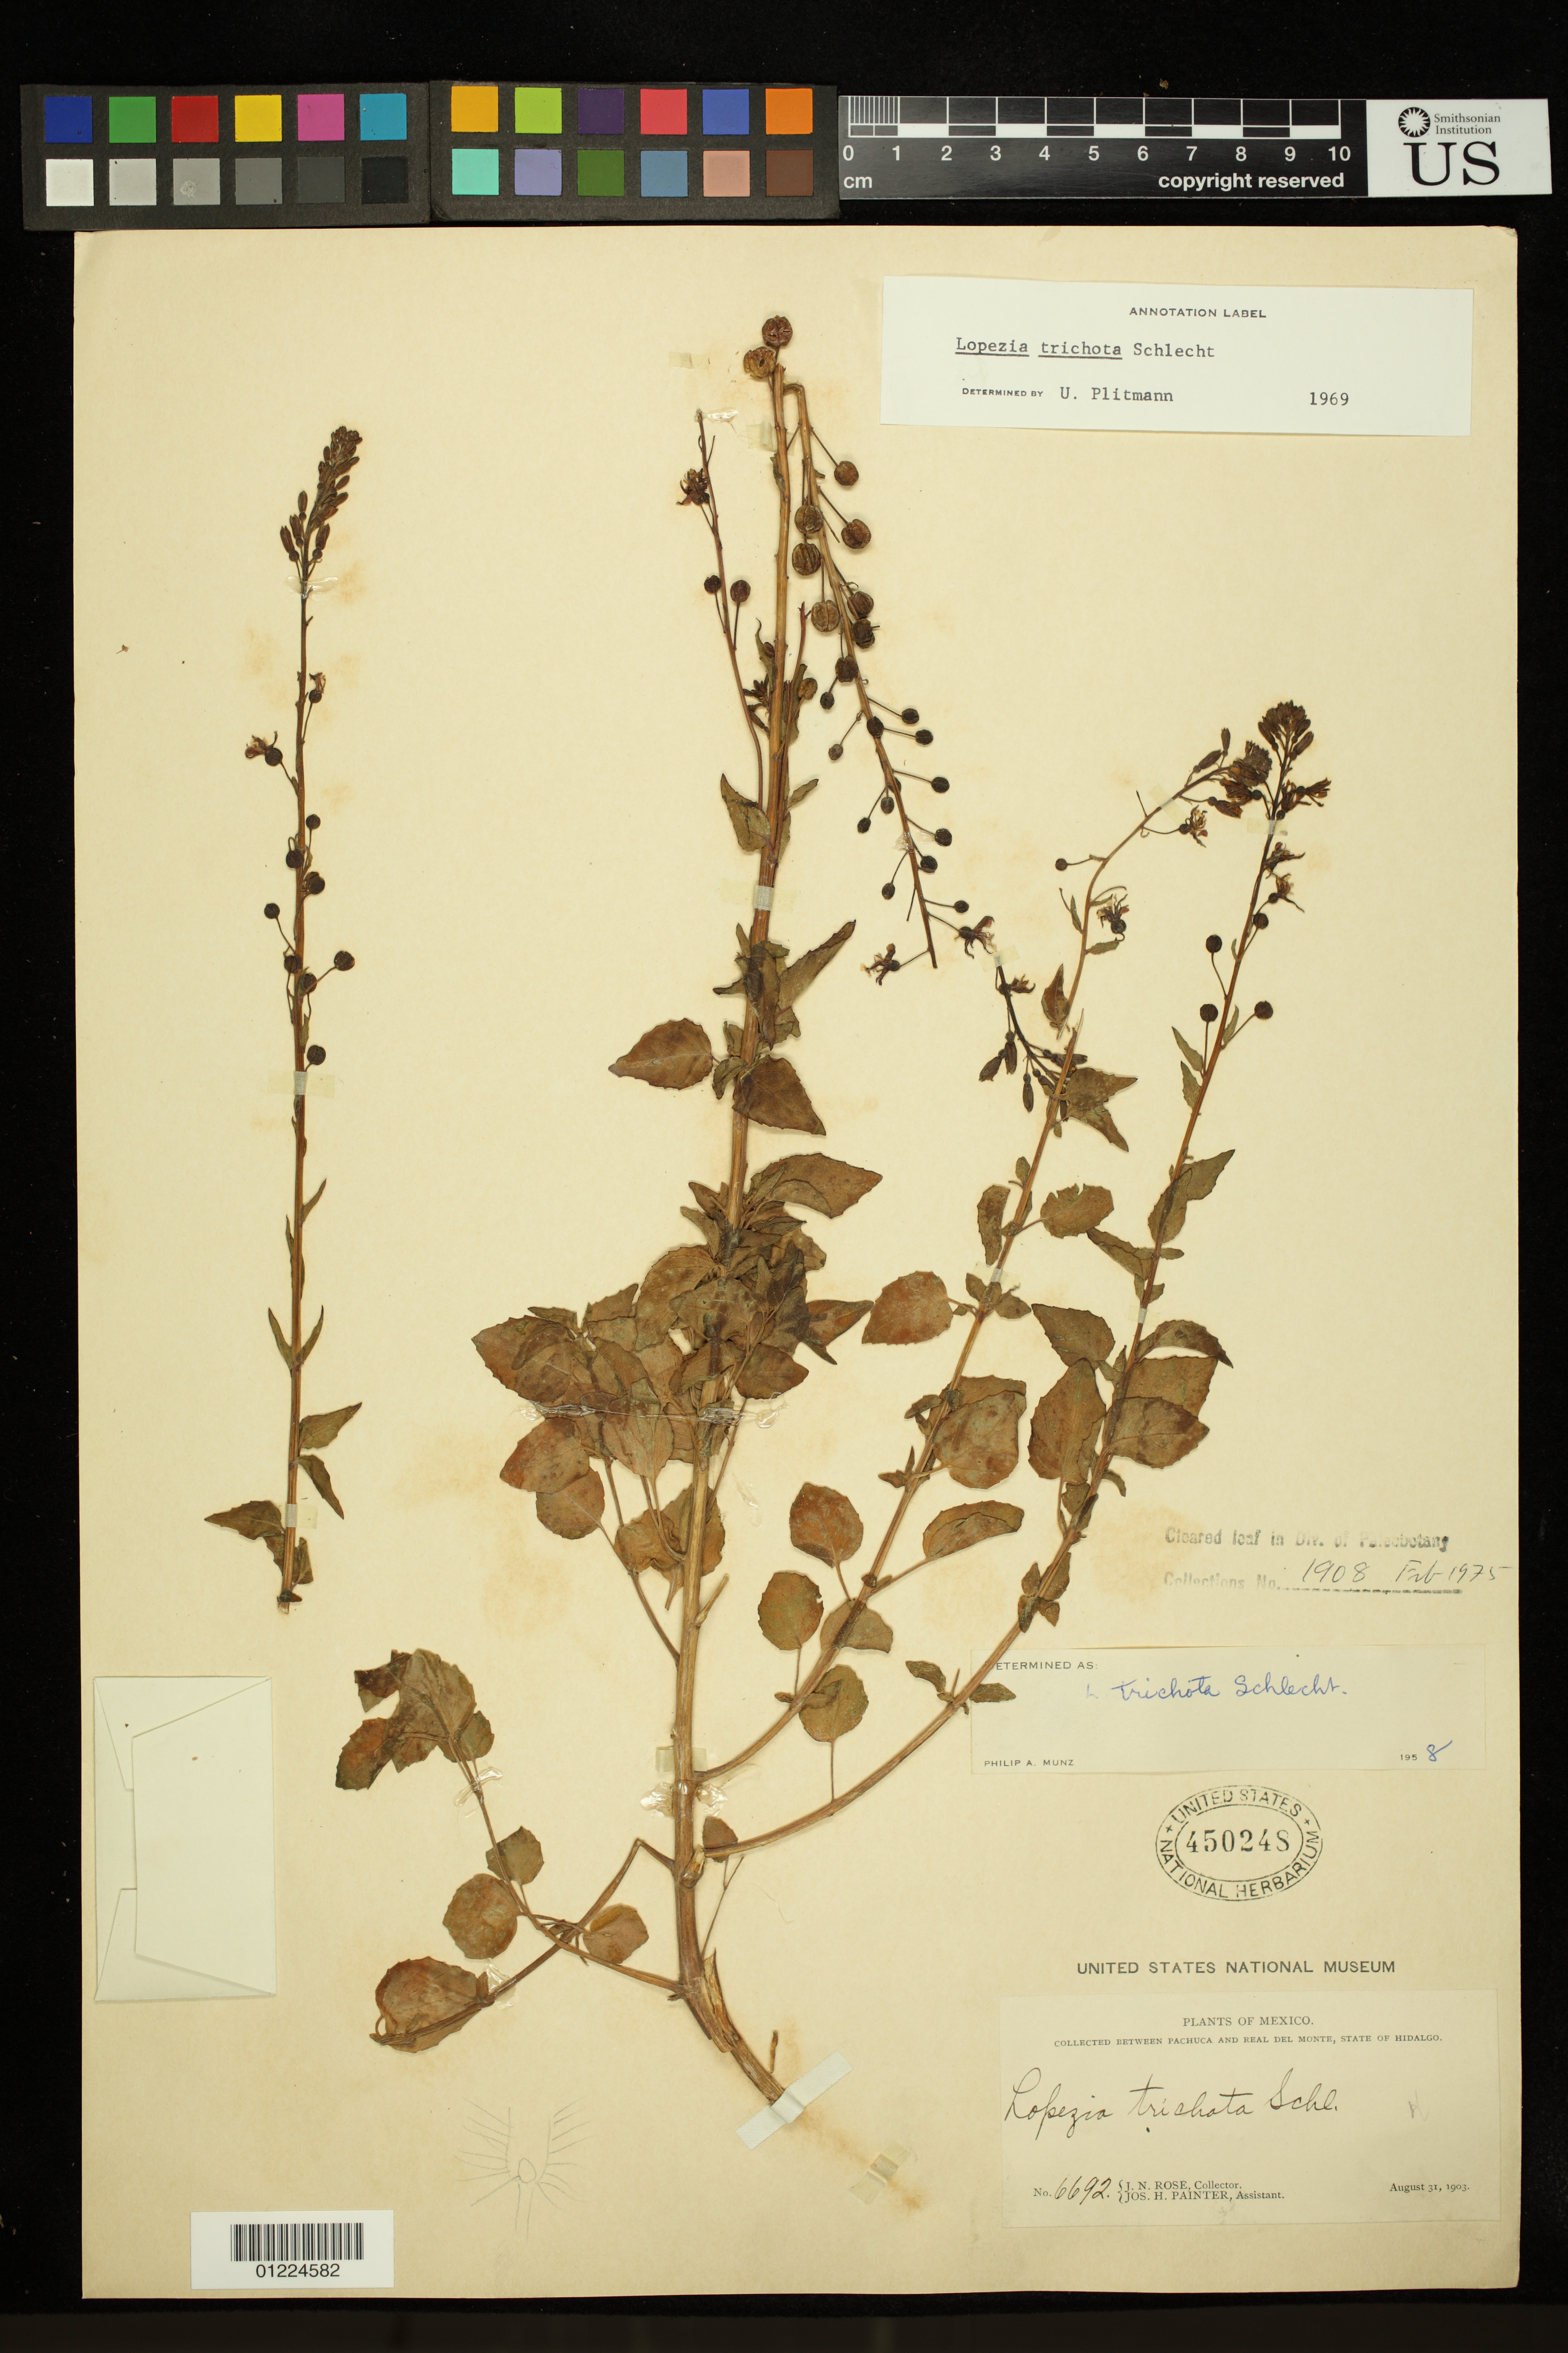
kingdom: Plantae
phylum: Tracheophyta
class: Magnoliopsida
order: Myrtales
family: Onagraceae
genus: Lopezia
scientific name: Lopezia trichota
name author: Schltdl.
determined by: Plitmann, U.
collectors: J. N. Rose & J. H. Painter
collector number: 6692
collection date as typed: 31 Aug 1903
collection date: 1903-08-31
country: Mexico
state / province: Hidalgo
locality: Between Pachuca and Real del Monte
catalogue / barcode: US 450248